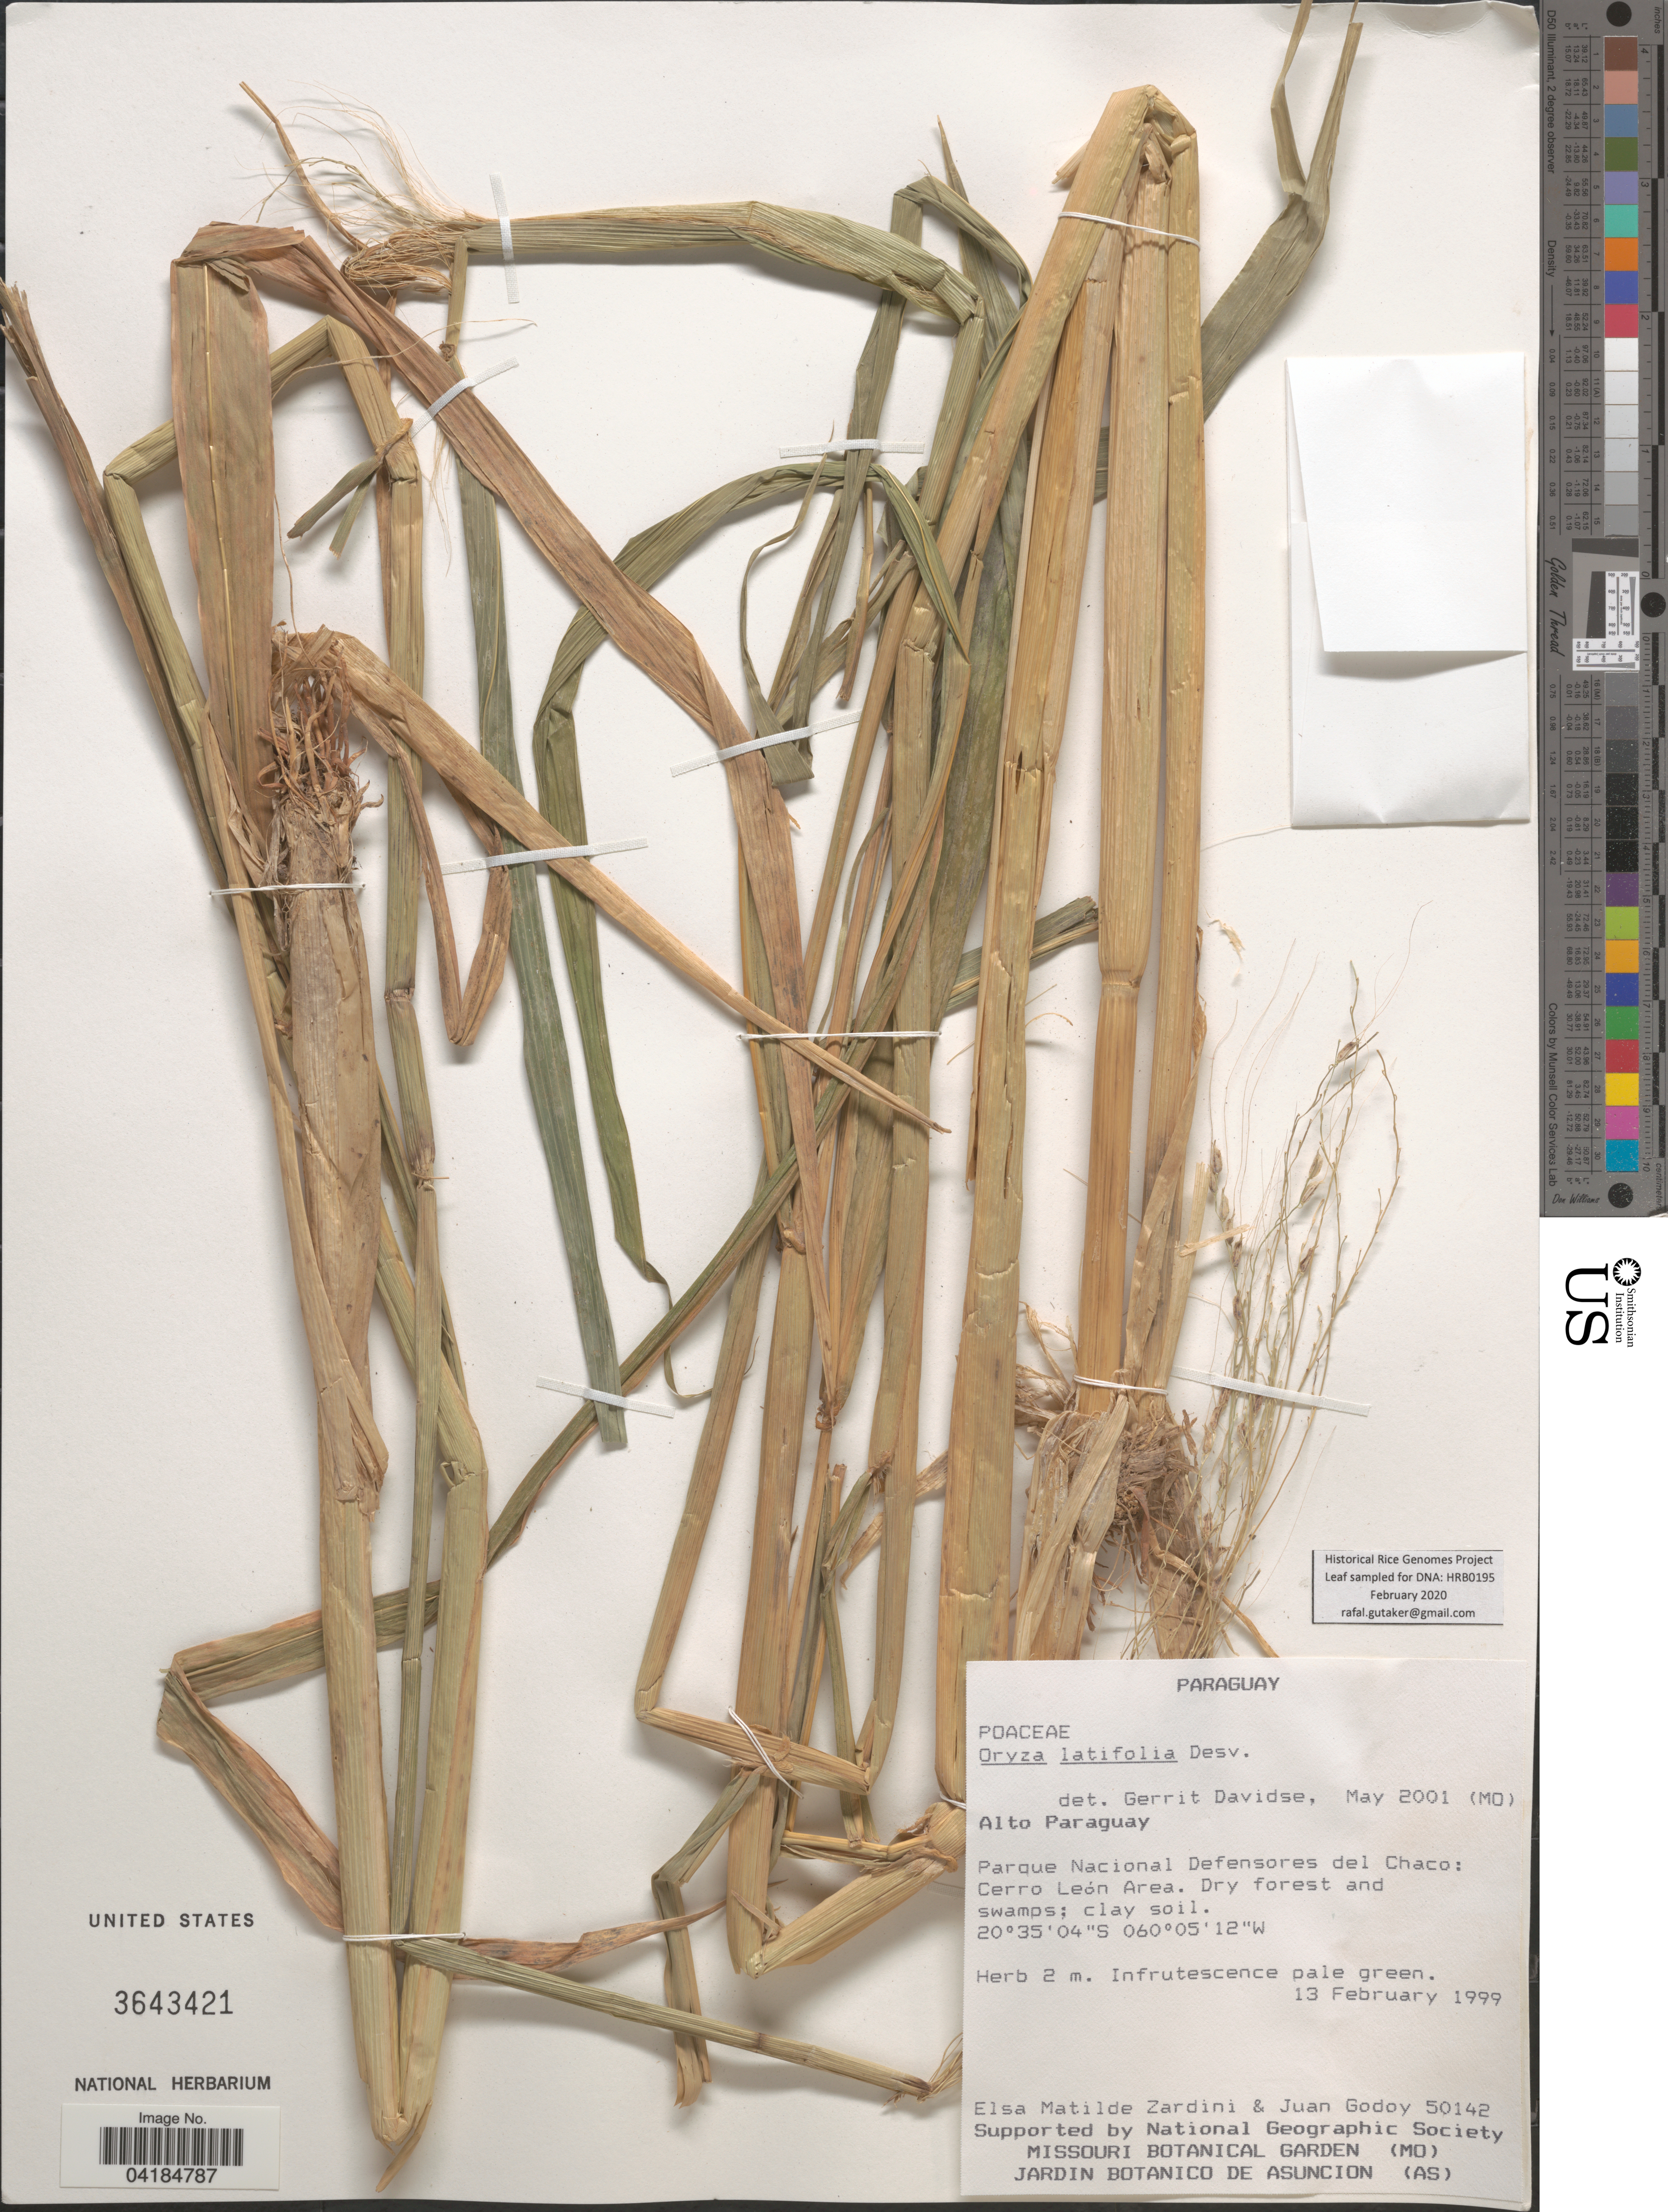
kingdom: Plantae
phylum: Tracheophyta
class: Liliopsida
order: Poales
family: Poaceae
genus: Oryza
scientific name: Oryza latifolia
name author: Desv.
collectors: E. M. Zardini & J. Godoy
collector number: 50142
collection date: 1999-02-13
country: Paraguay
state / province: Alto Paraguay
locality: Parque Nacional Defensores del Chaco: Cerro León Area.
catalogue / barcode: US 3643421